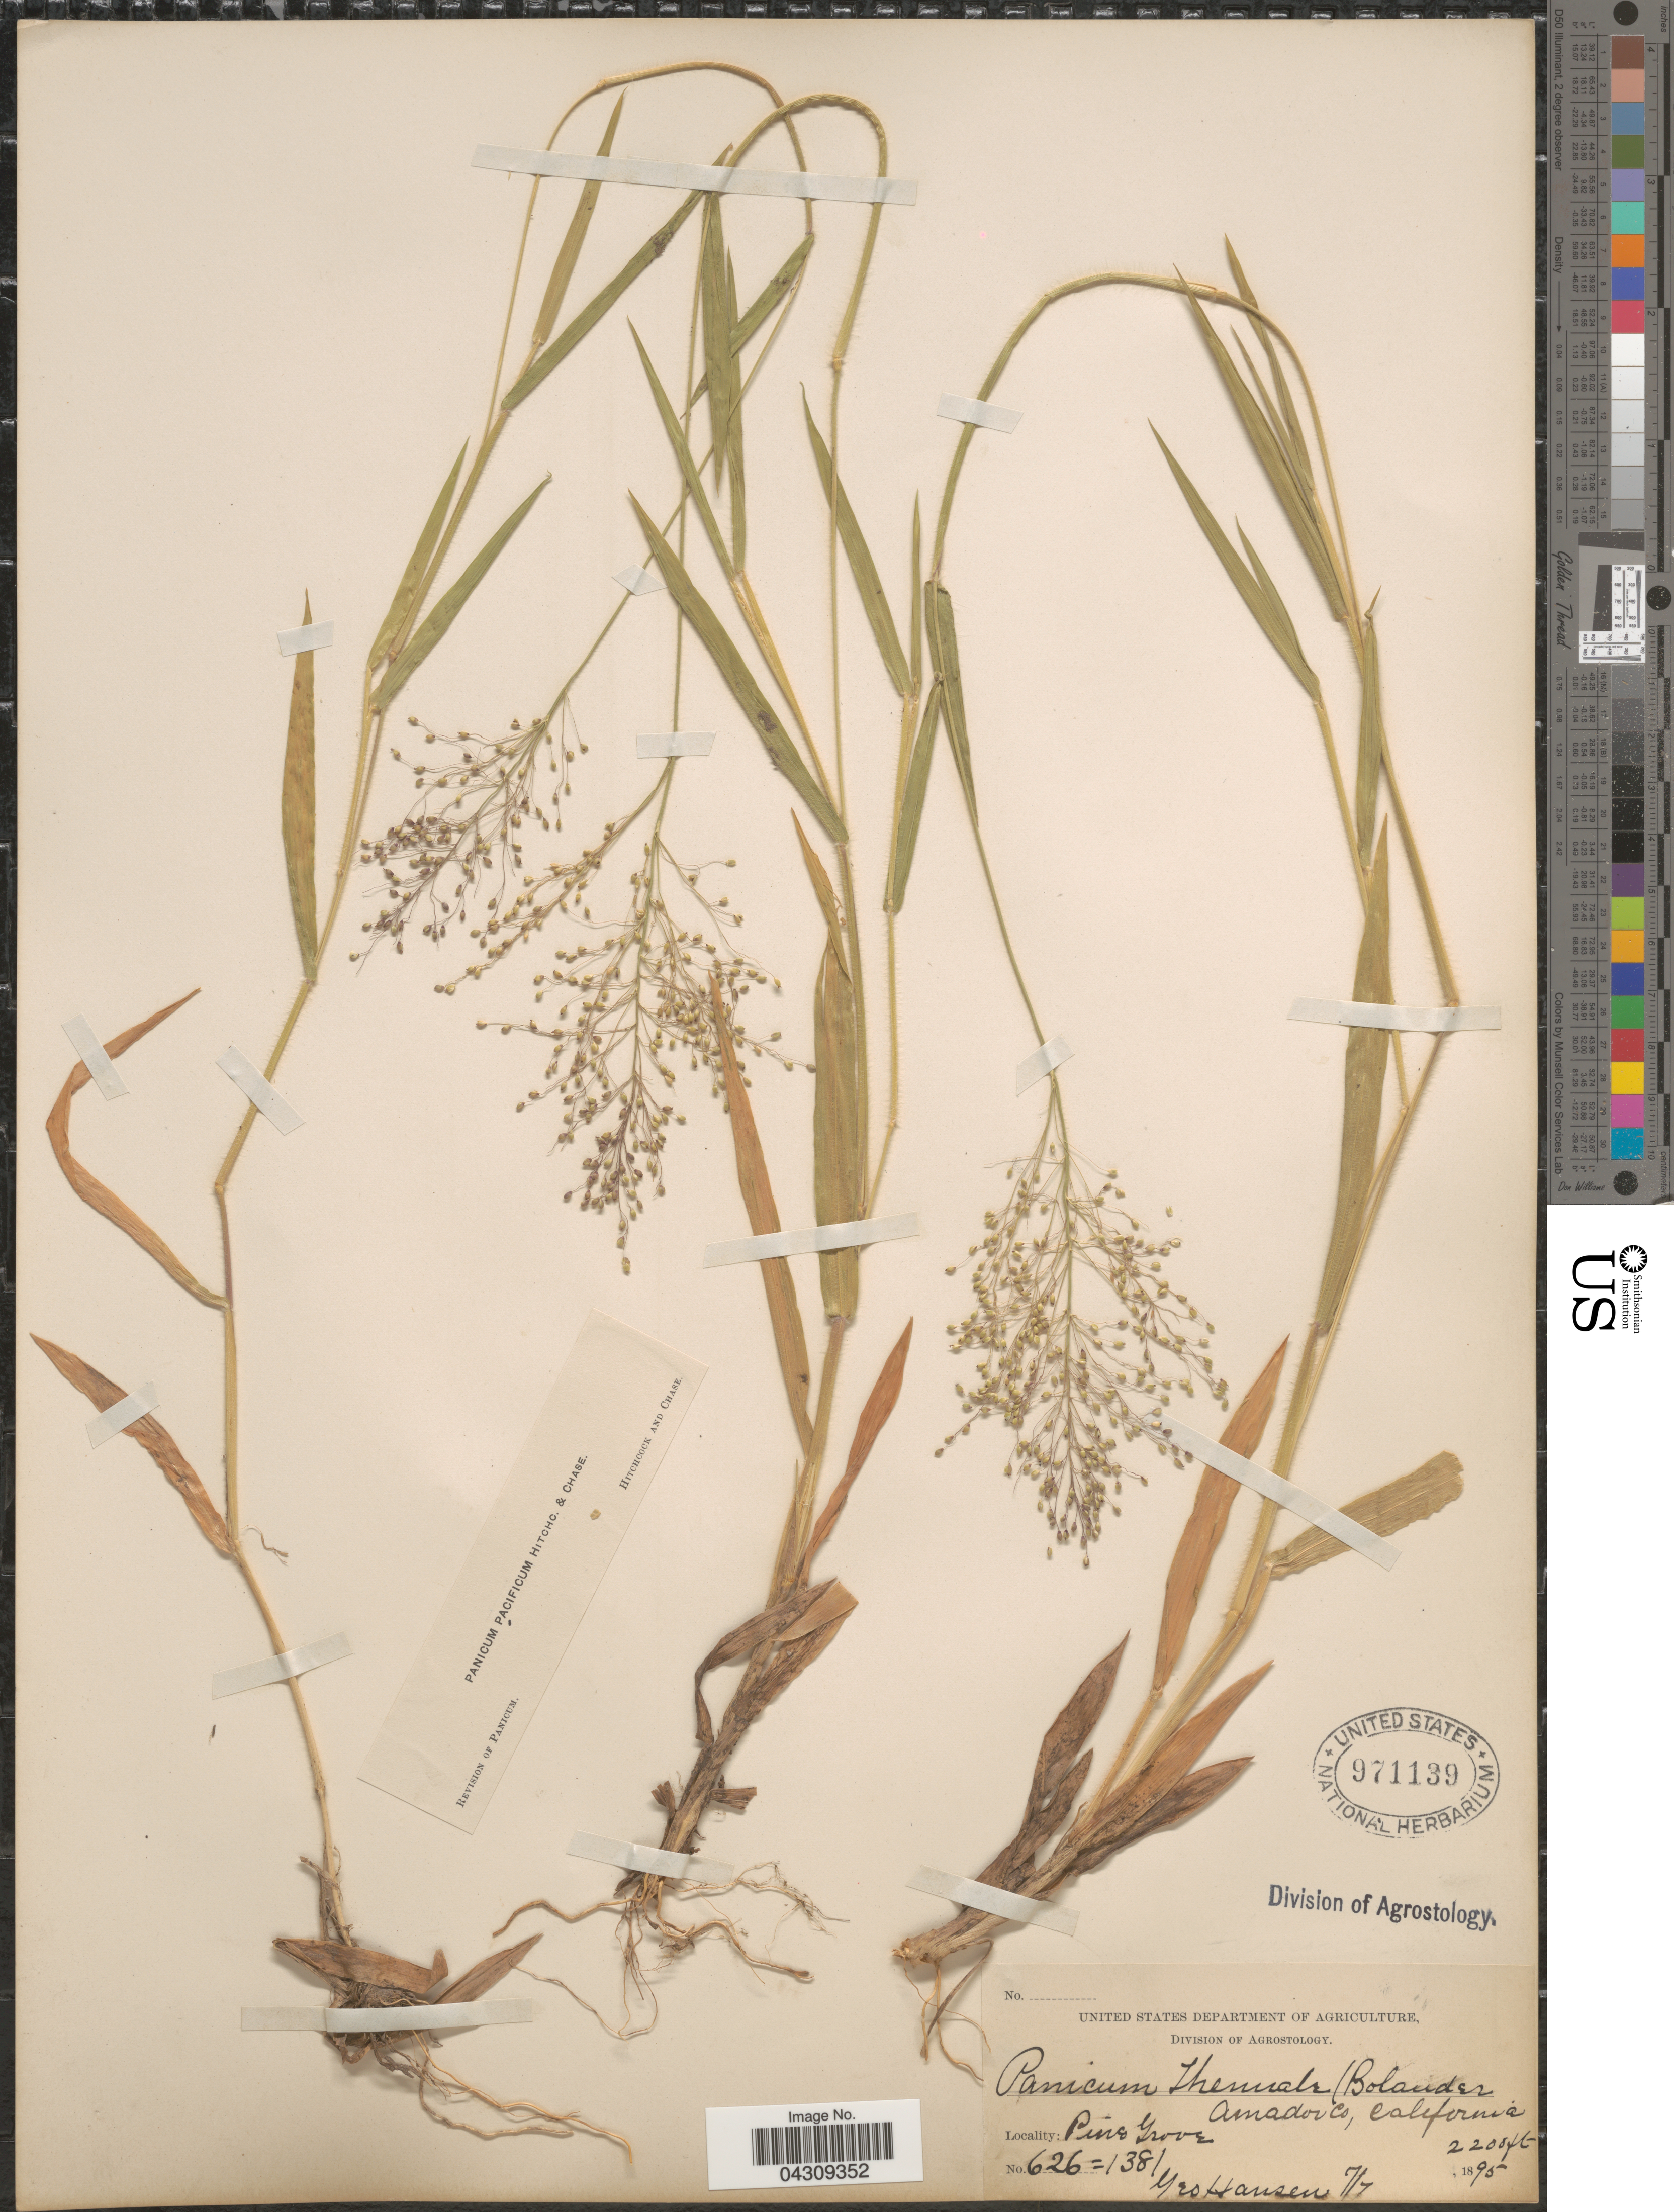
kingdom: Plantae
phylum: Tracheophyta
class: Liliopsida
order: Poales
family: Poaceae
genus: Dichanthelium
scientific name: Dichanthelium acuminatum var. acuminatum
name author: (Sw.) Gould & C.A. Clark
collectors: G. Hansen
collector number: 626=1381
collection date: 1895-07-07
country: United States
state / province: California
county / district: Amador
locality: Amador Co. Pine Grove.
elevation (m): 671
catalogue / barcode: US 971139